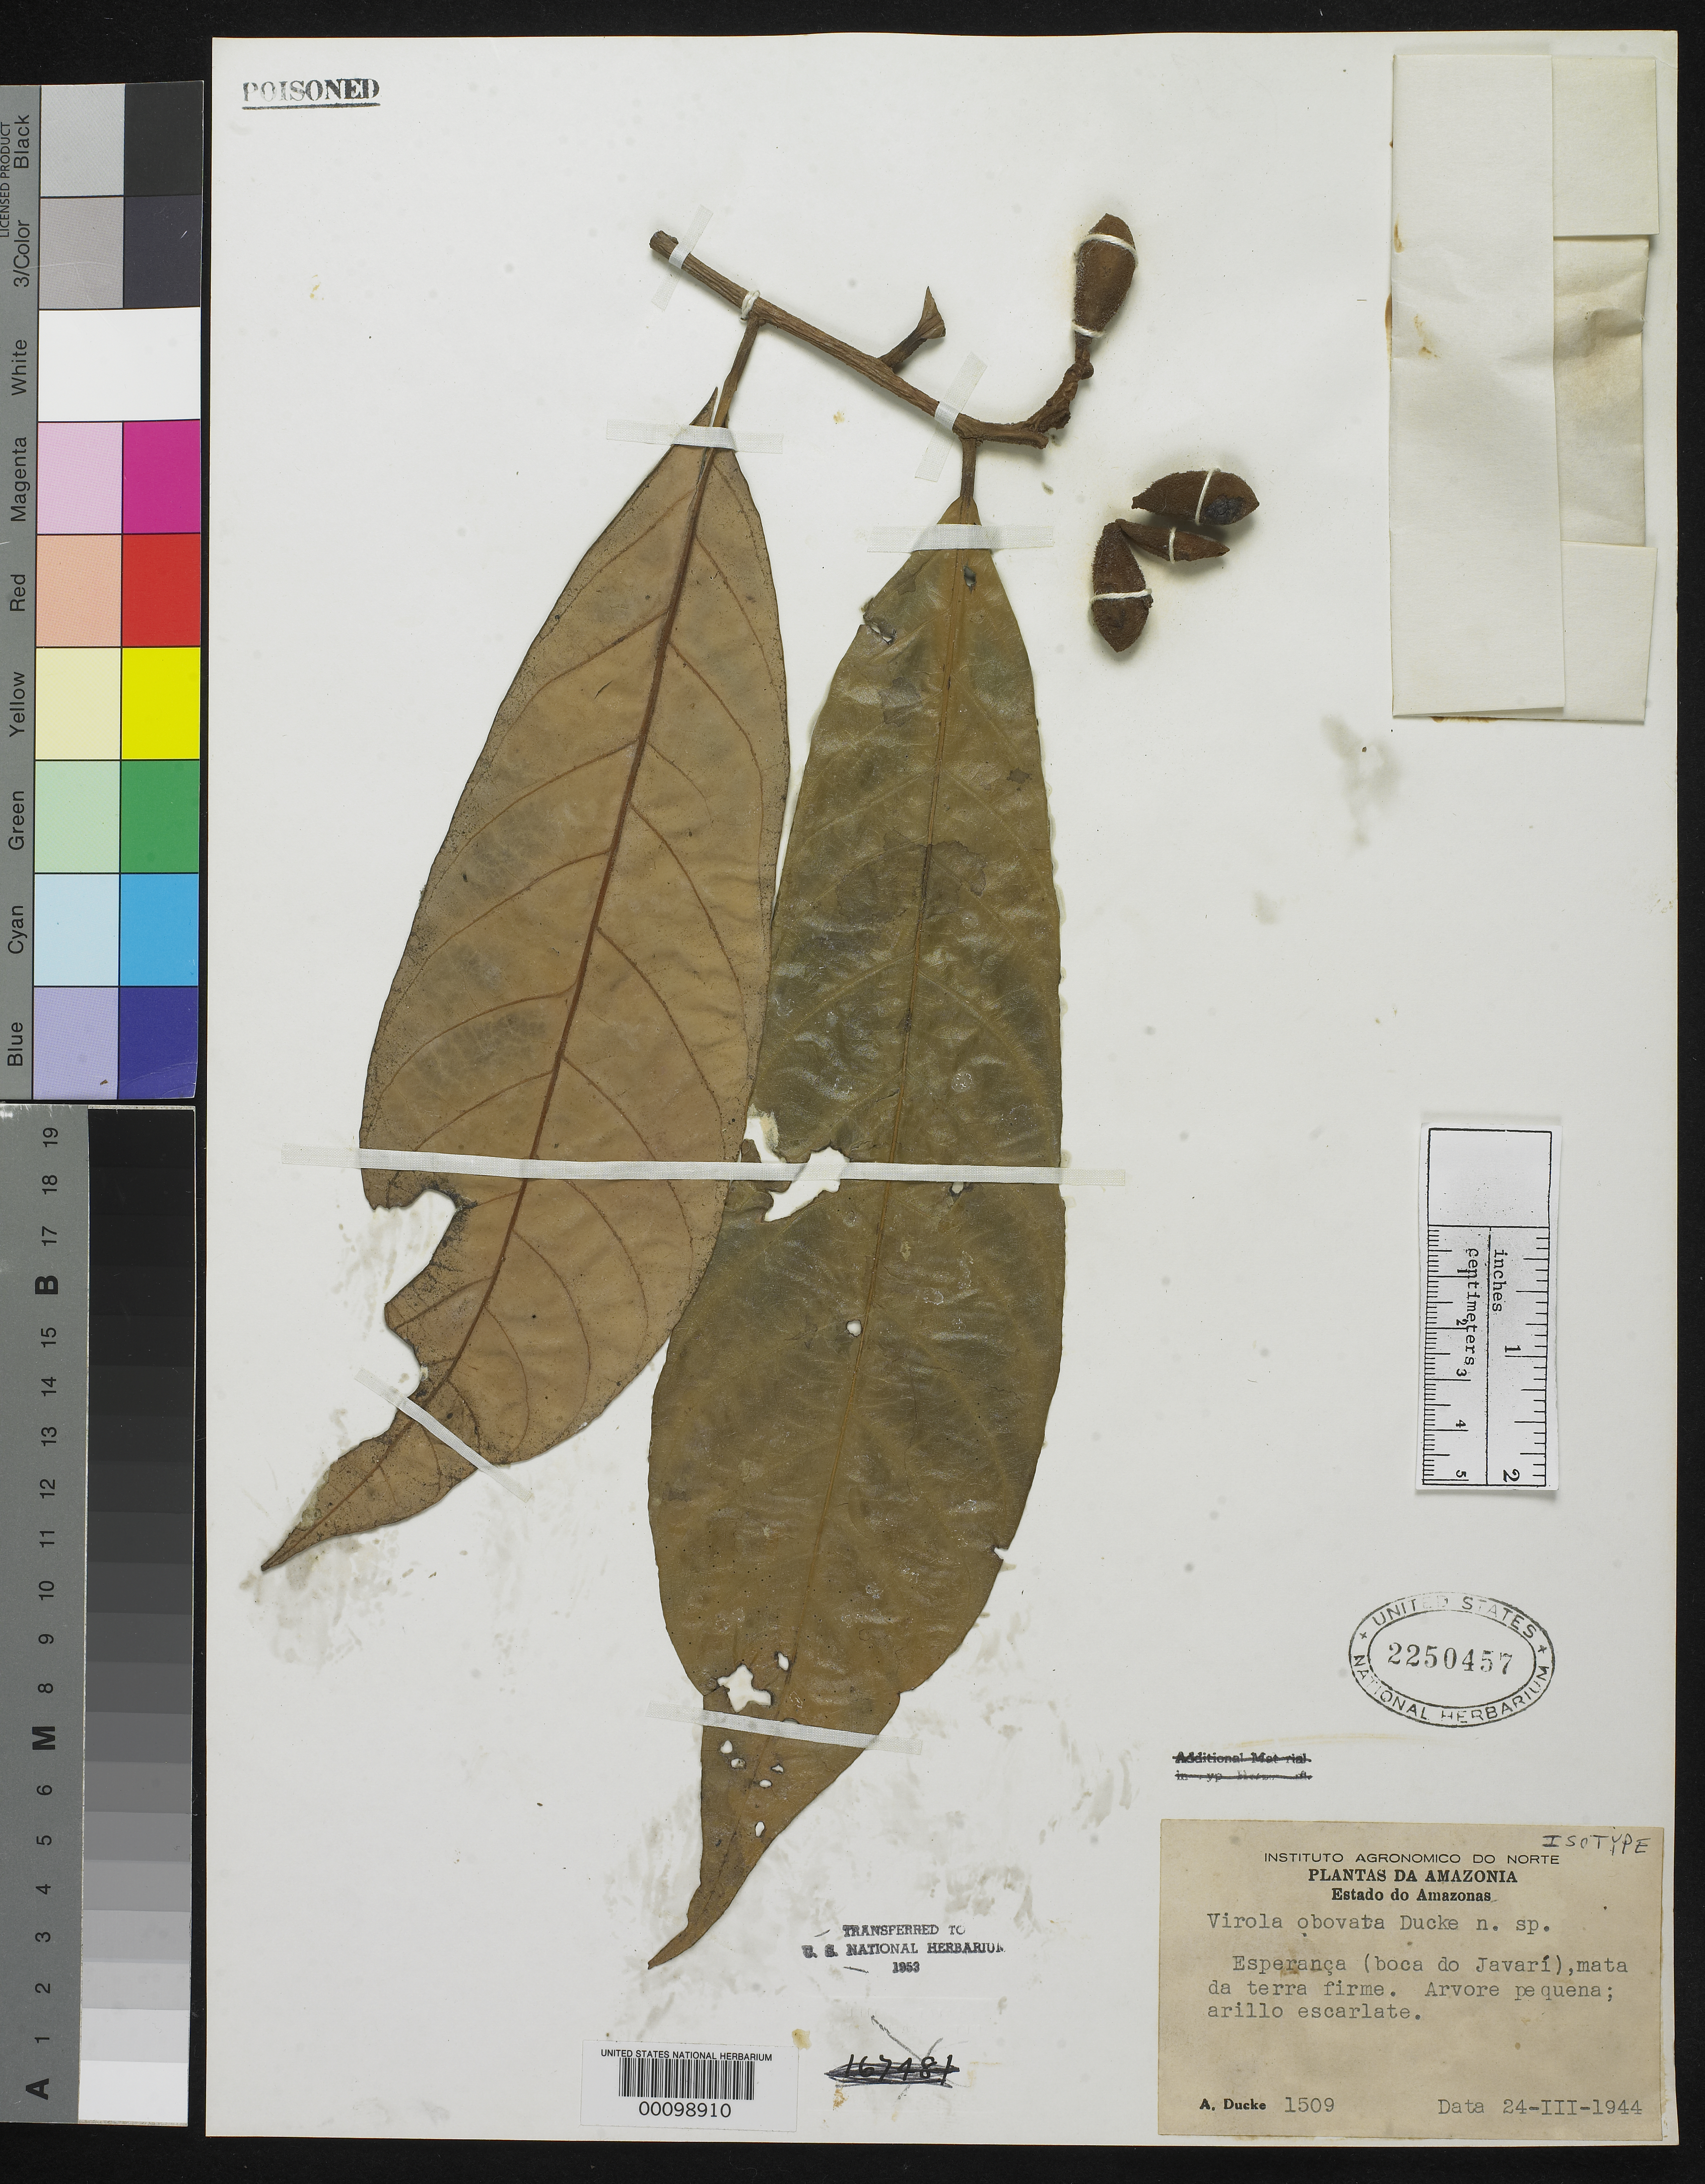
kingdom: Plantae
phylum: Tracheophyta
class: Magnoliopsida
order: Magnoliales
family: Myristicaceae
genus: Virola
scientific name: Virola obovata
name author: Ducke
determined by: Muriel M., P., AAU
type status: Isotype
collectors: A. Ducke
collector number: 1509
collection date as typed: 24 Mar 1944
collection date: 1944-03-24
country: Brazil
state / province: Amazonas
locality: Esperanca (boca do Javari).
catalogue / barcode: US 2250457